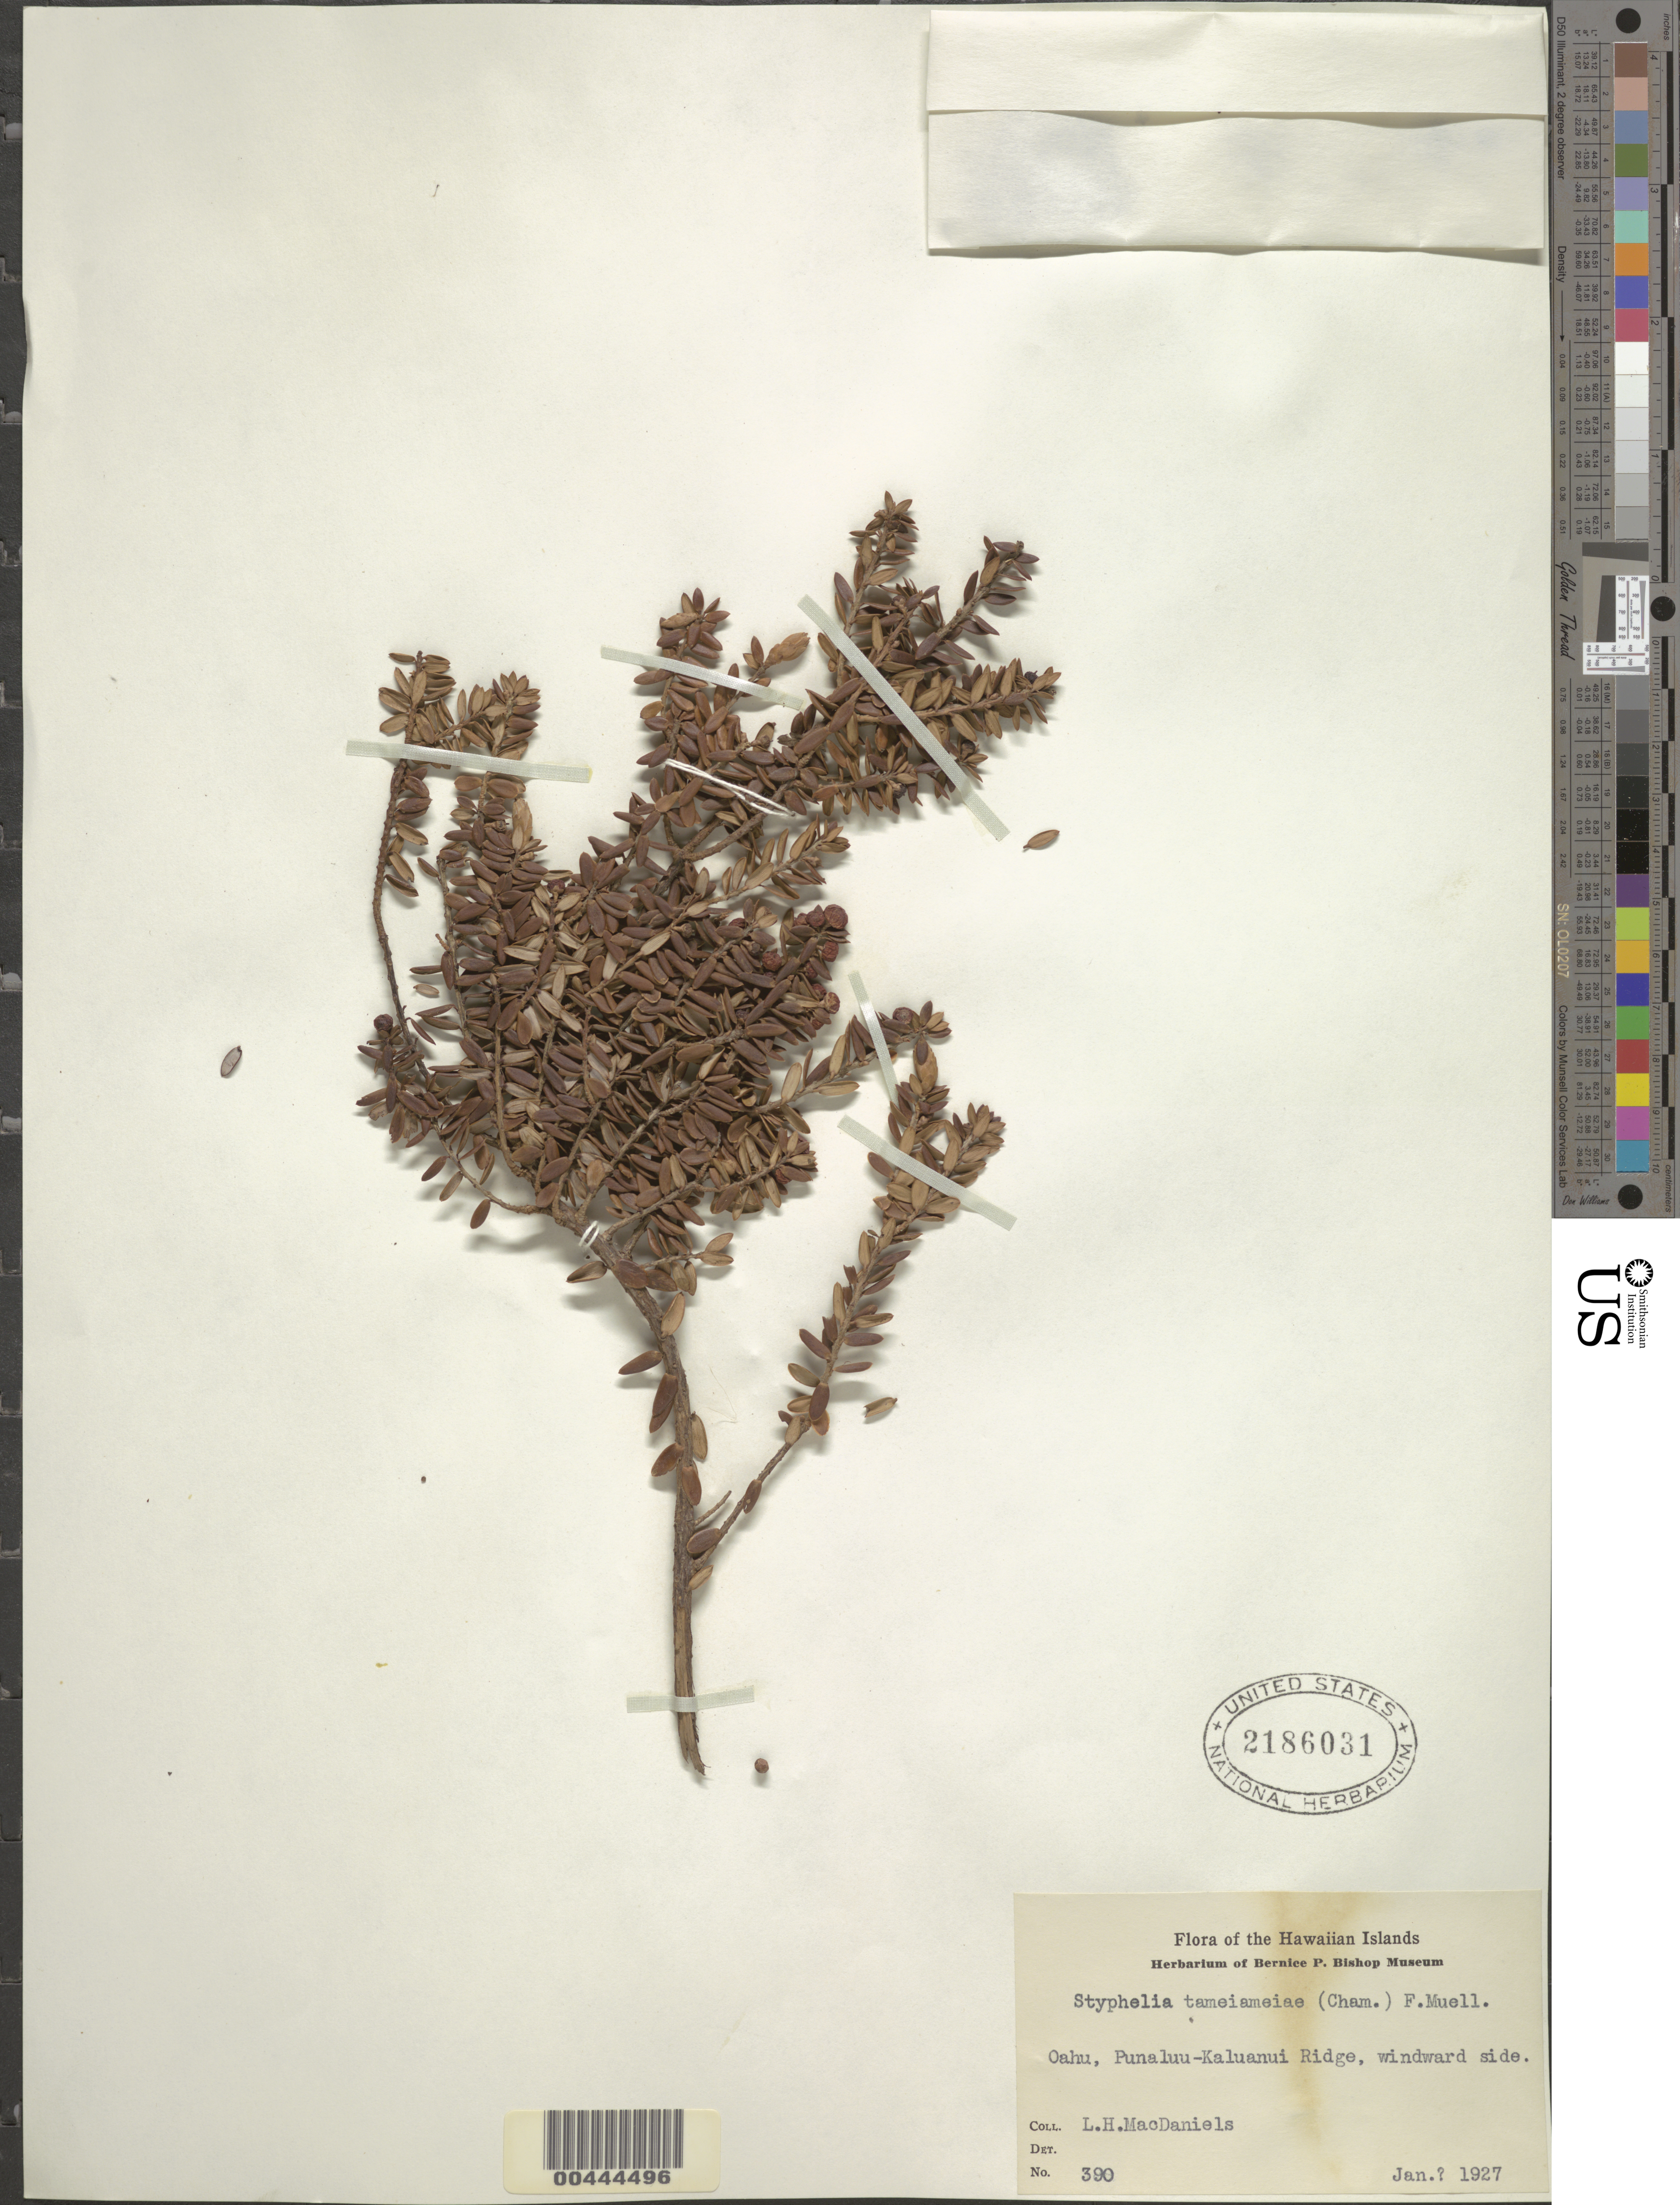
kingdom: Plantae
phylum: Tracheophyta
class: Magnoliopsida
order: Ericales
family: Ericaceae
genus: Leptecophylla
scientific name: Leptecophylla tameiameiae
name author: (Cham. & Schltdl.) C.M. Weiller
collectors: L. MacDaniels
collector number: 390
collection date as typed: Jan 1927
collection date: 1927-01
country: United States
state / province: Hawaii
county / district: Honolulu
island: Oahu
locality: Punaluu-Kaluanui Ridge, windward side.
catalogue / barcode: US 2186031